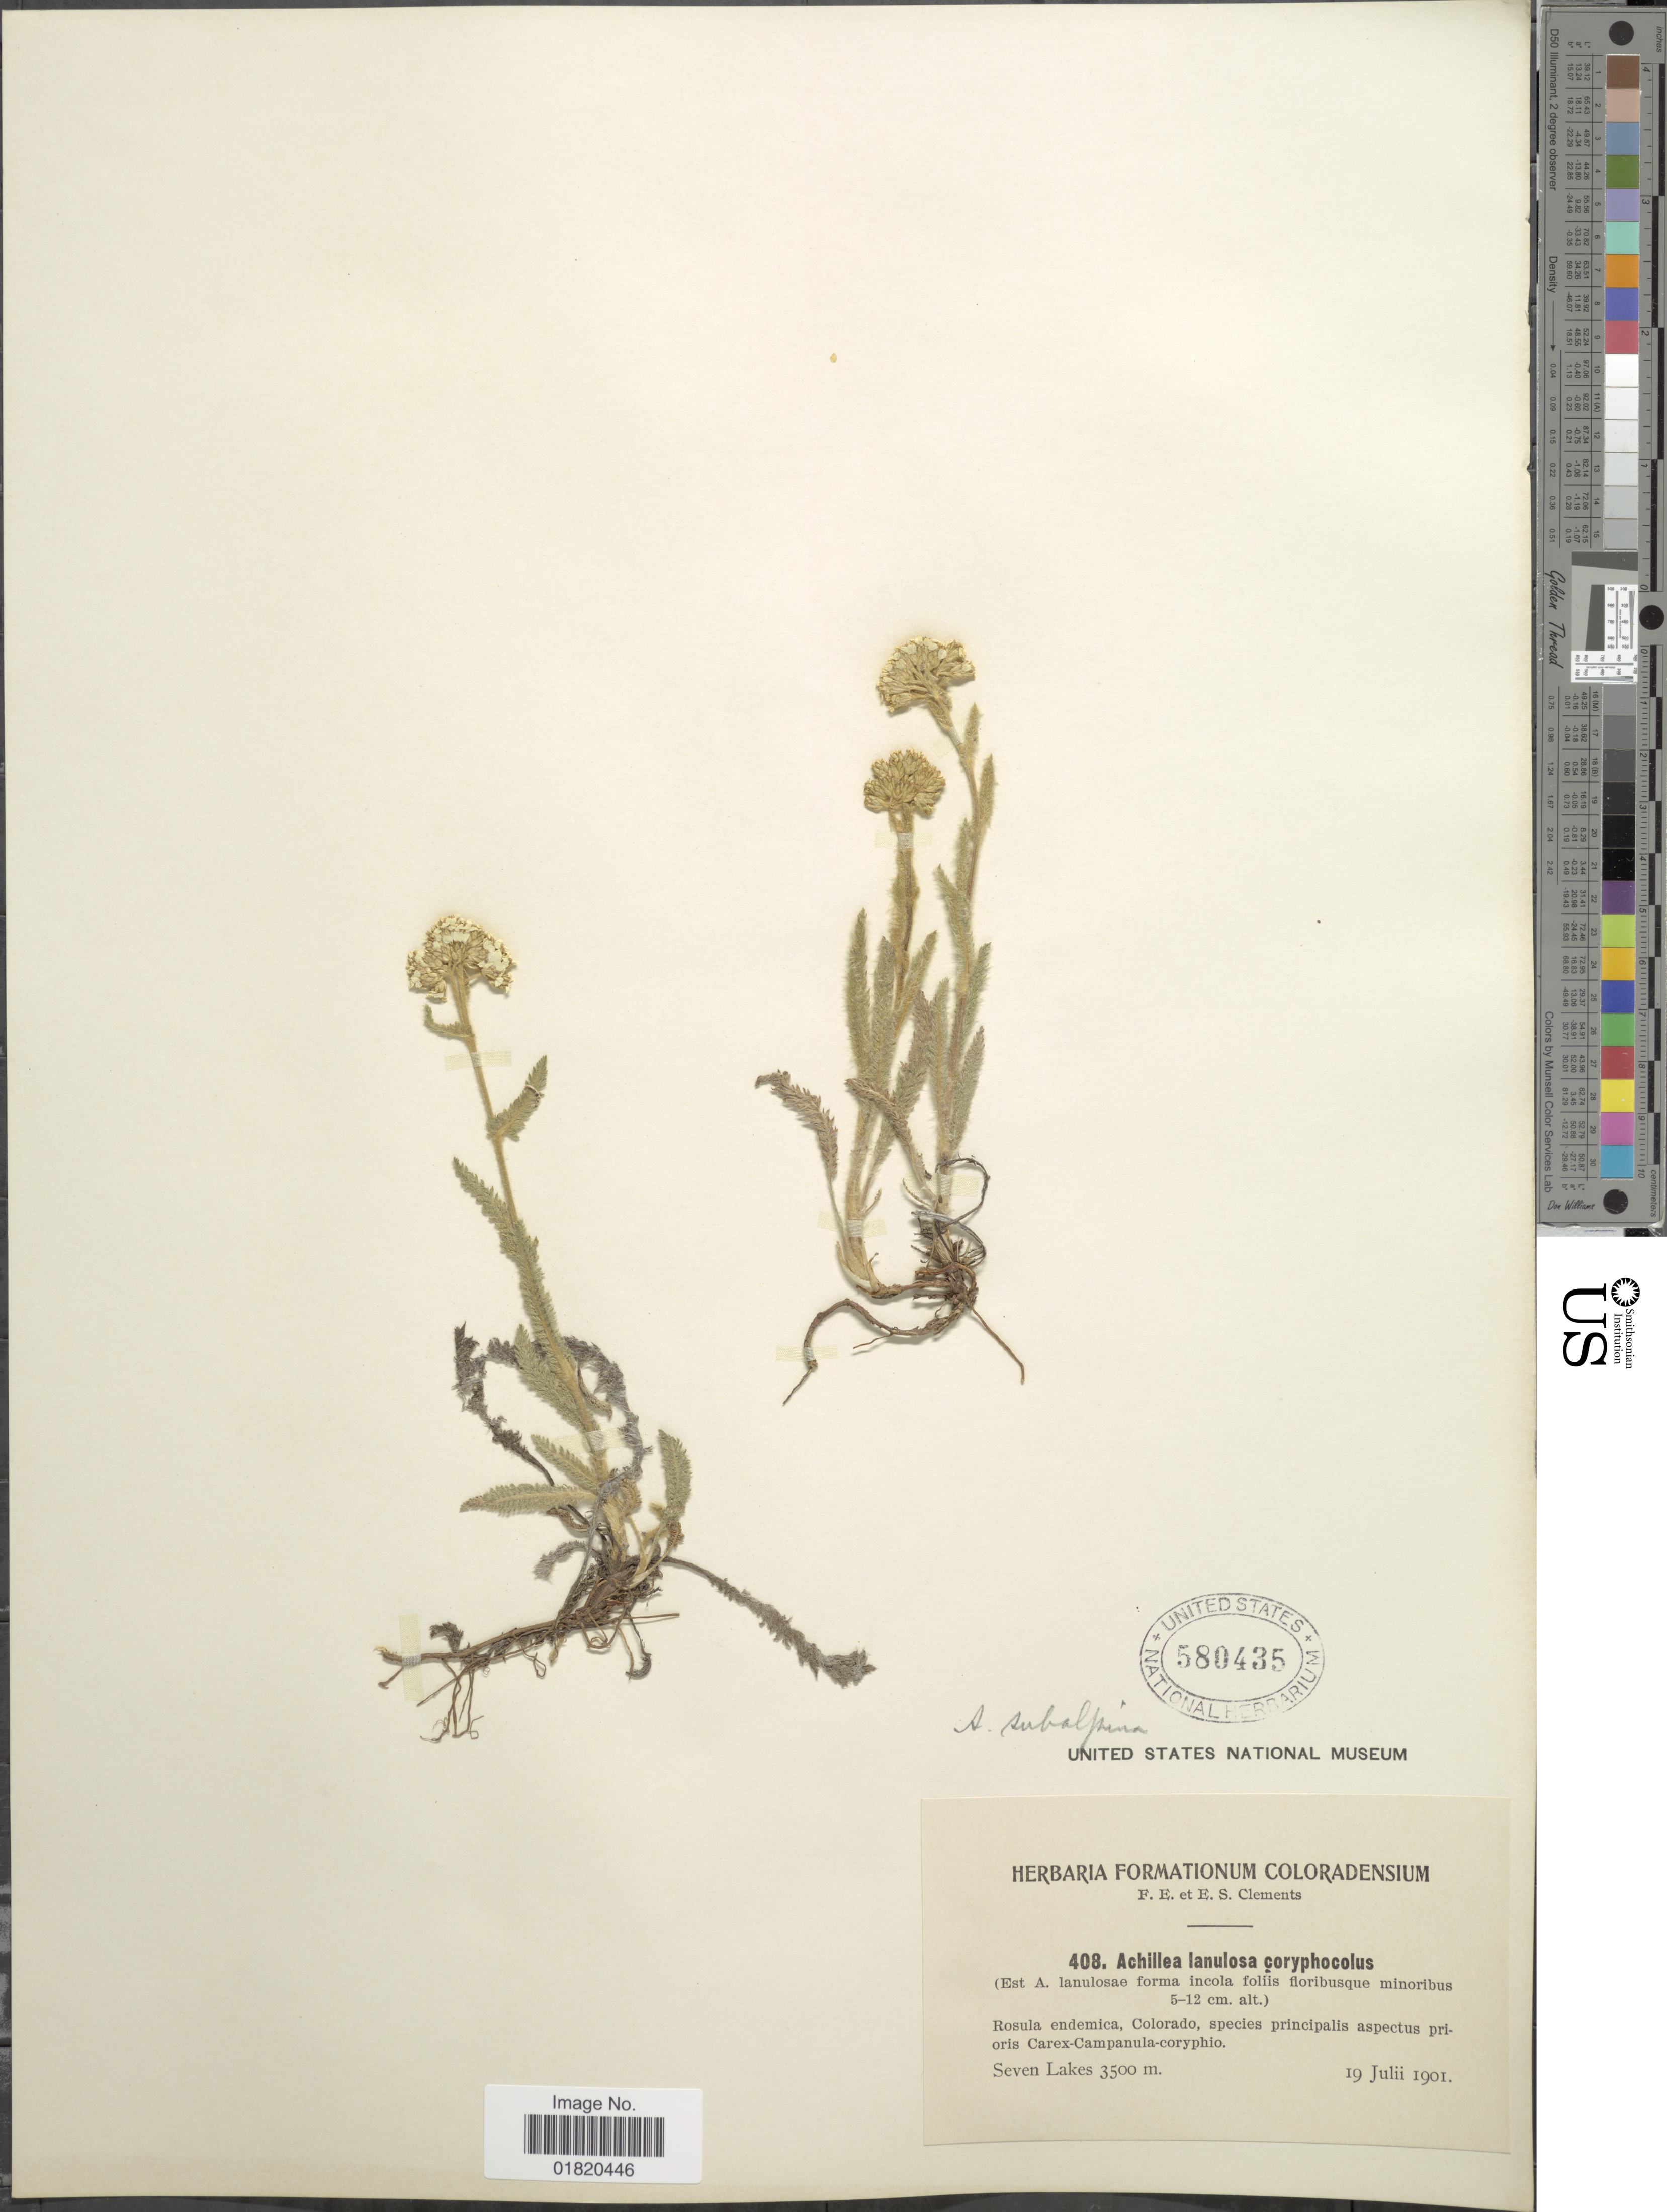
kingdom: Plantae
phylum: Tracheophyta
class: Magnoliopsida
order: Asterales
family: Asteraceae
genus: Achillea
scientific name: Achillea subalpina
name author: Greene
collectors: F. E. Clements & E. S. Clements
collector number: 408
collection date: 1901-07-19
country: United States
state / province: Colorado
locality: Seven Lakes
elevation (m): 3500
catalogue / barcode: US 580435